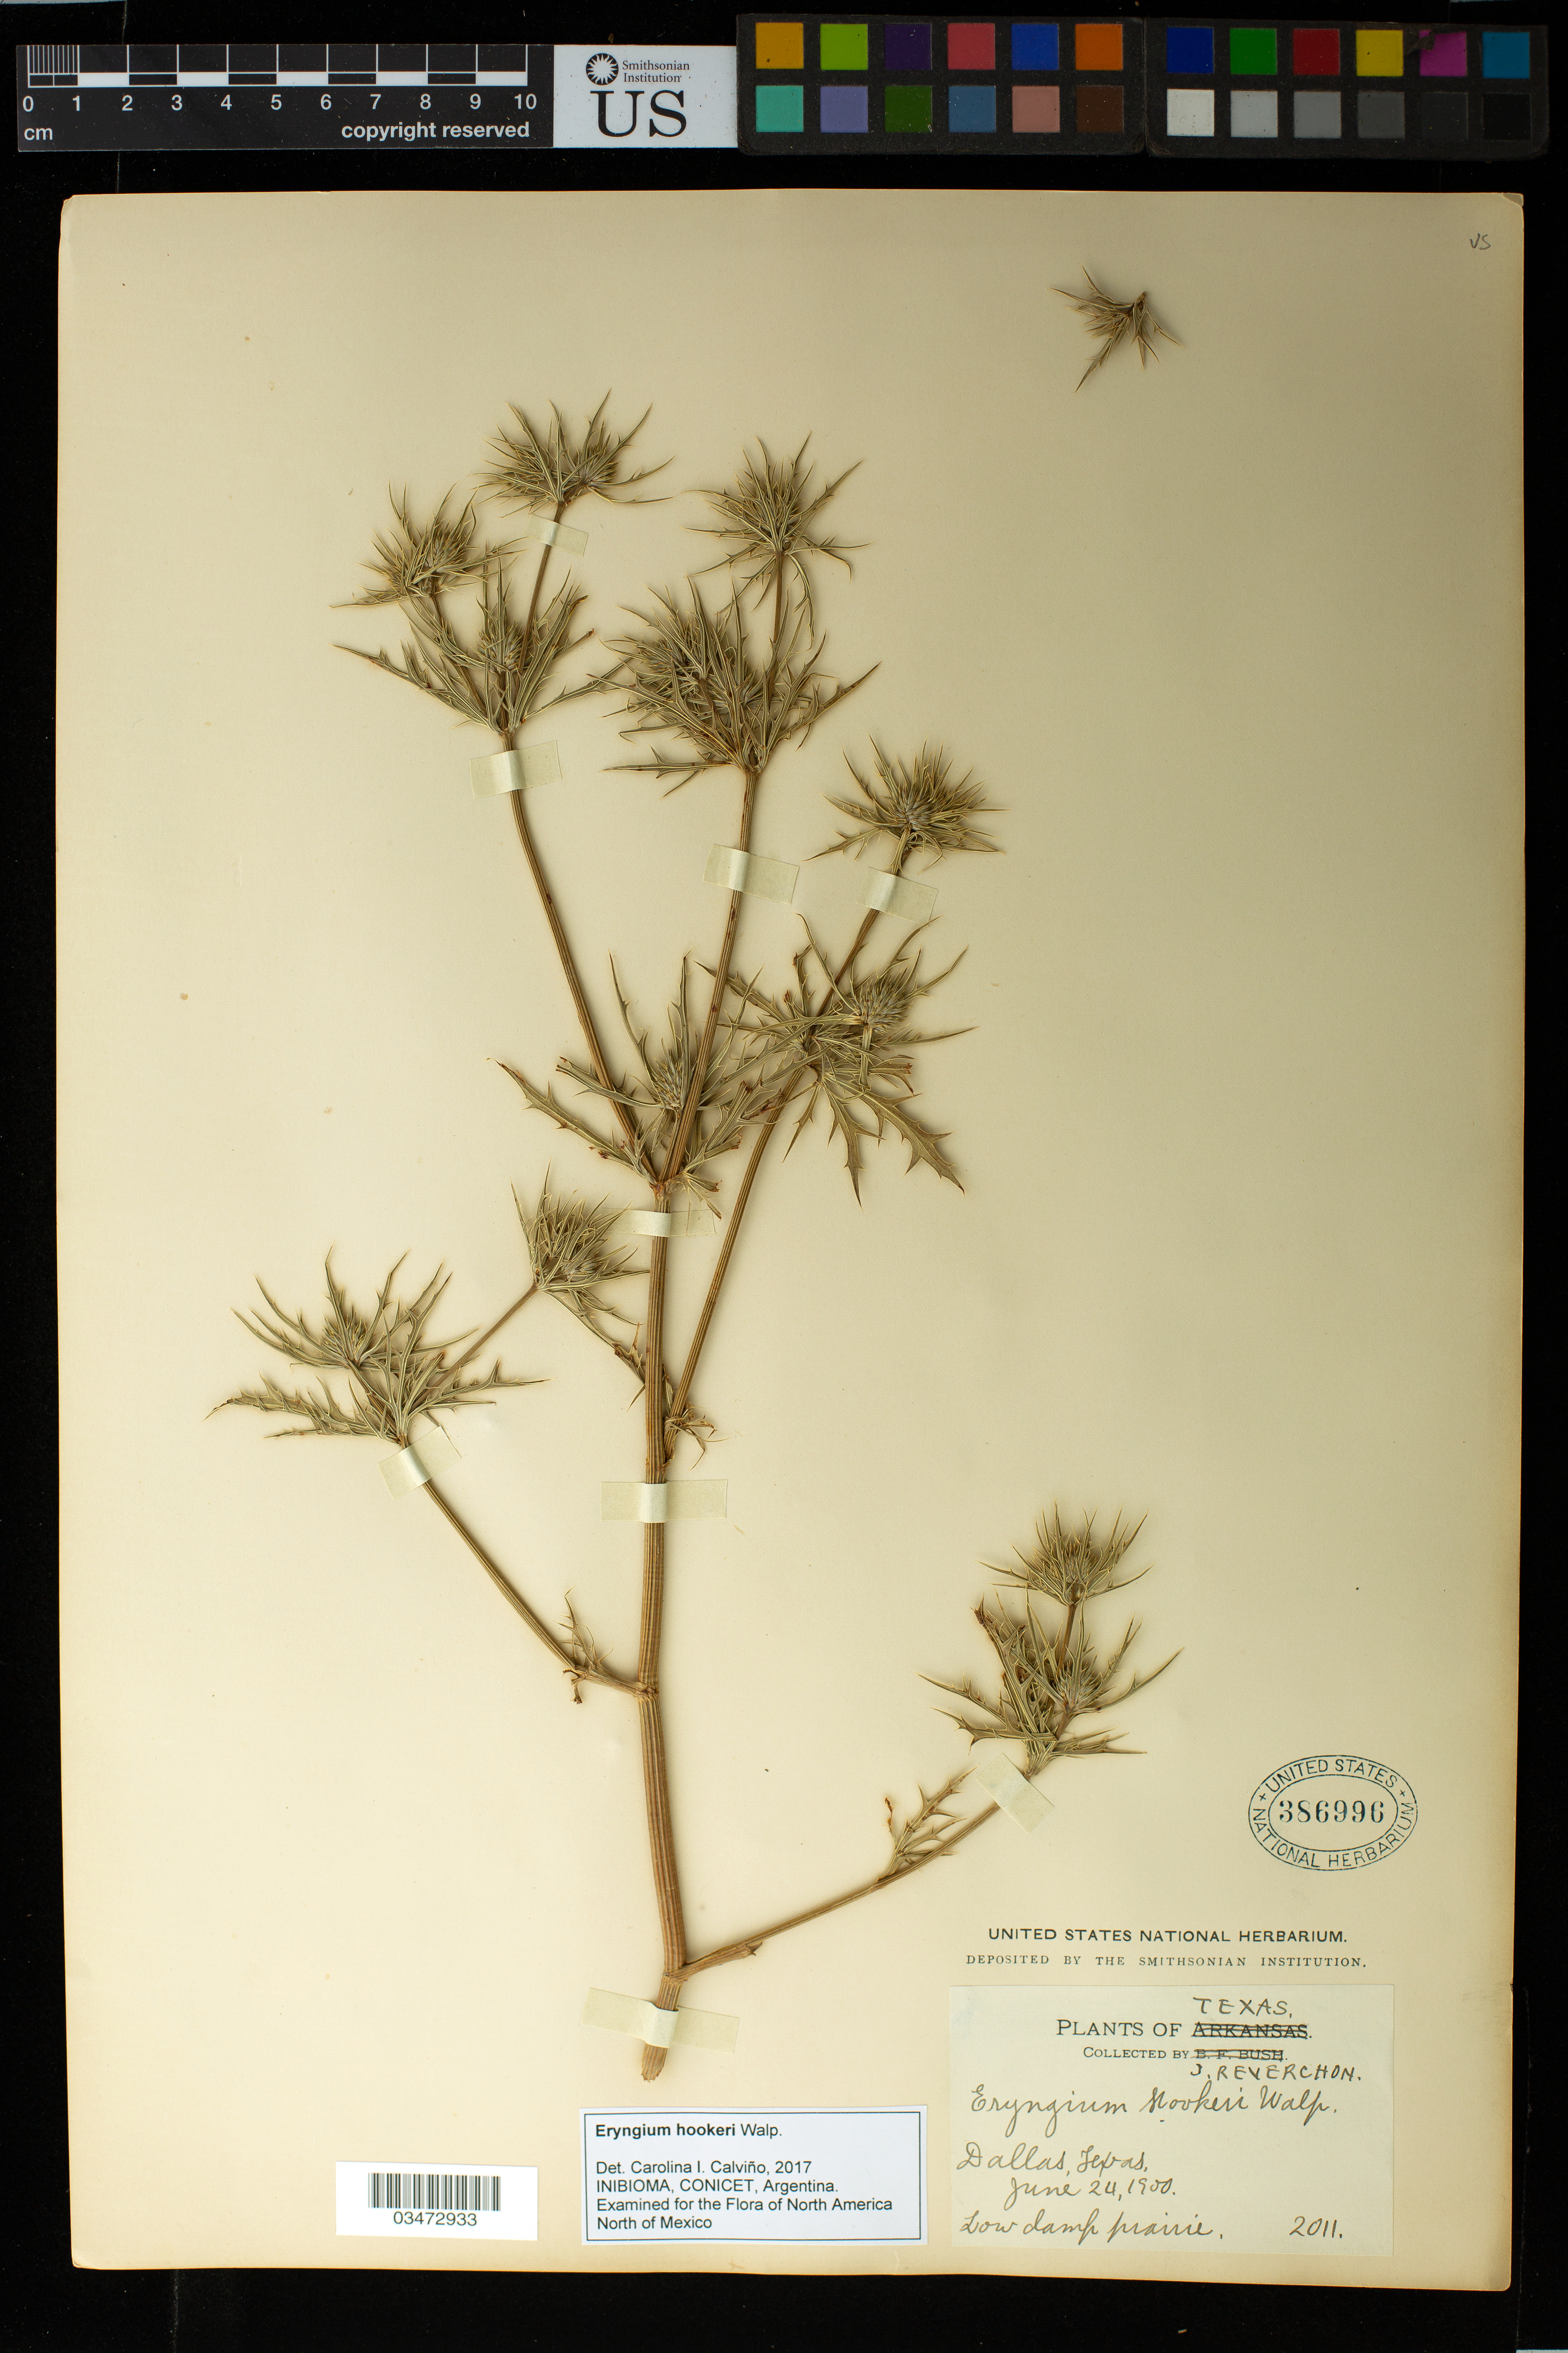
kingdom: Plantae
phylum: Tracheophyta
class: Magnoliopsida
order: Apiales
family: Apiaceae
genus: Eryngium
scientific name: Eryngium hookeri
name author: Walp.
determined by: Calviño, C. I.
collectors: J. Reverchon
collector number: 2011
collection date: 1900-06-24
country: United States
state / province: Texas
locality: Dallas. Low damp prairie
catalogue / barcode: US 386996